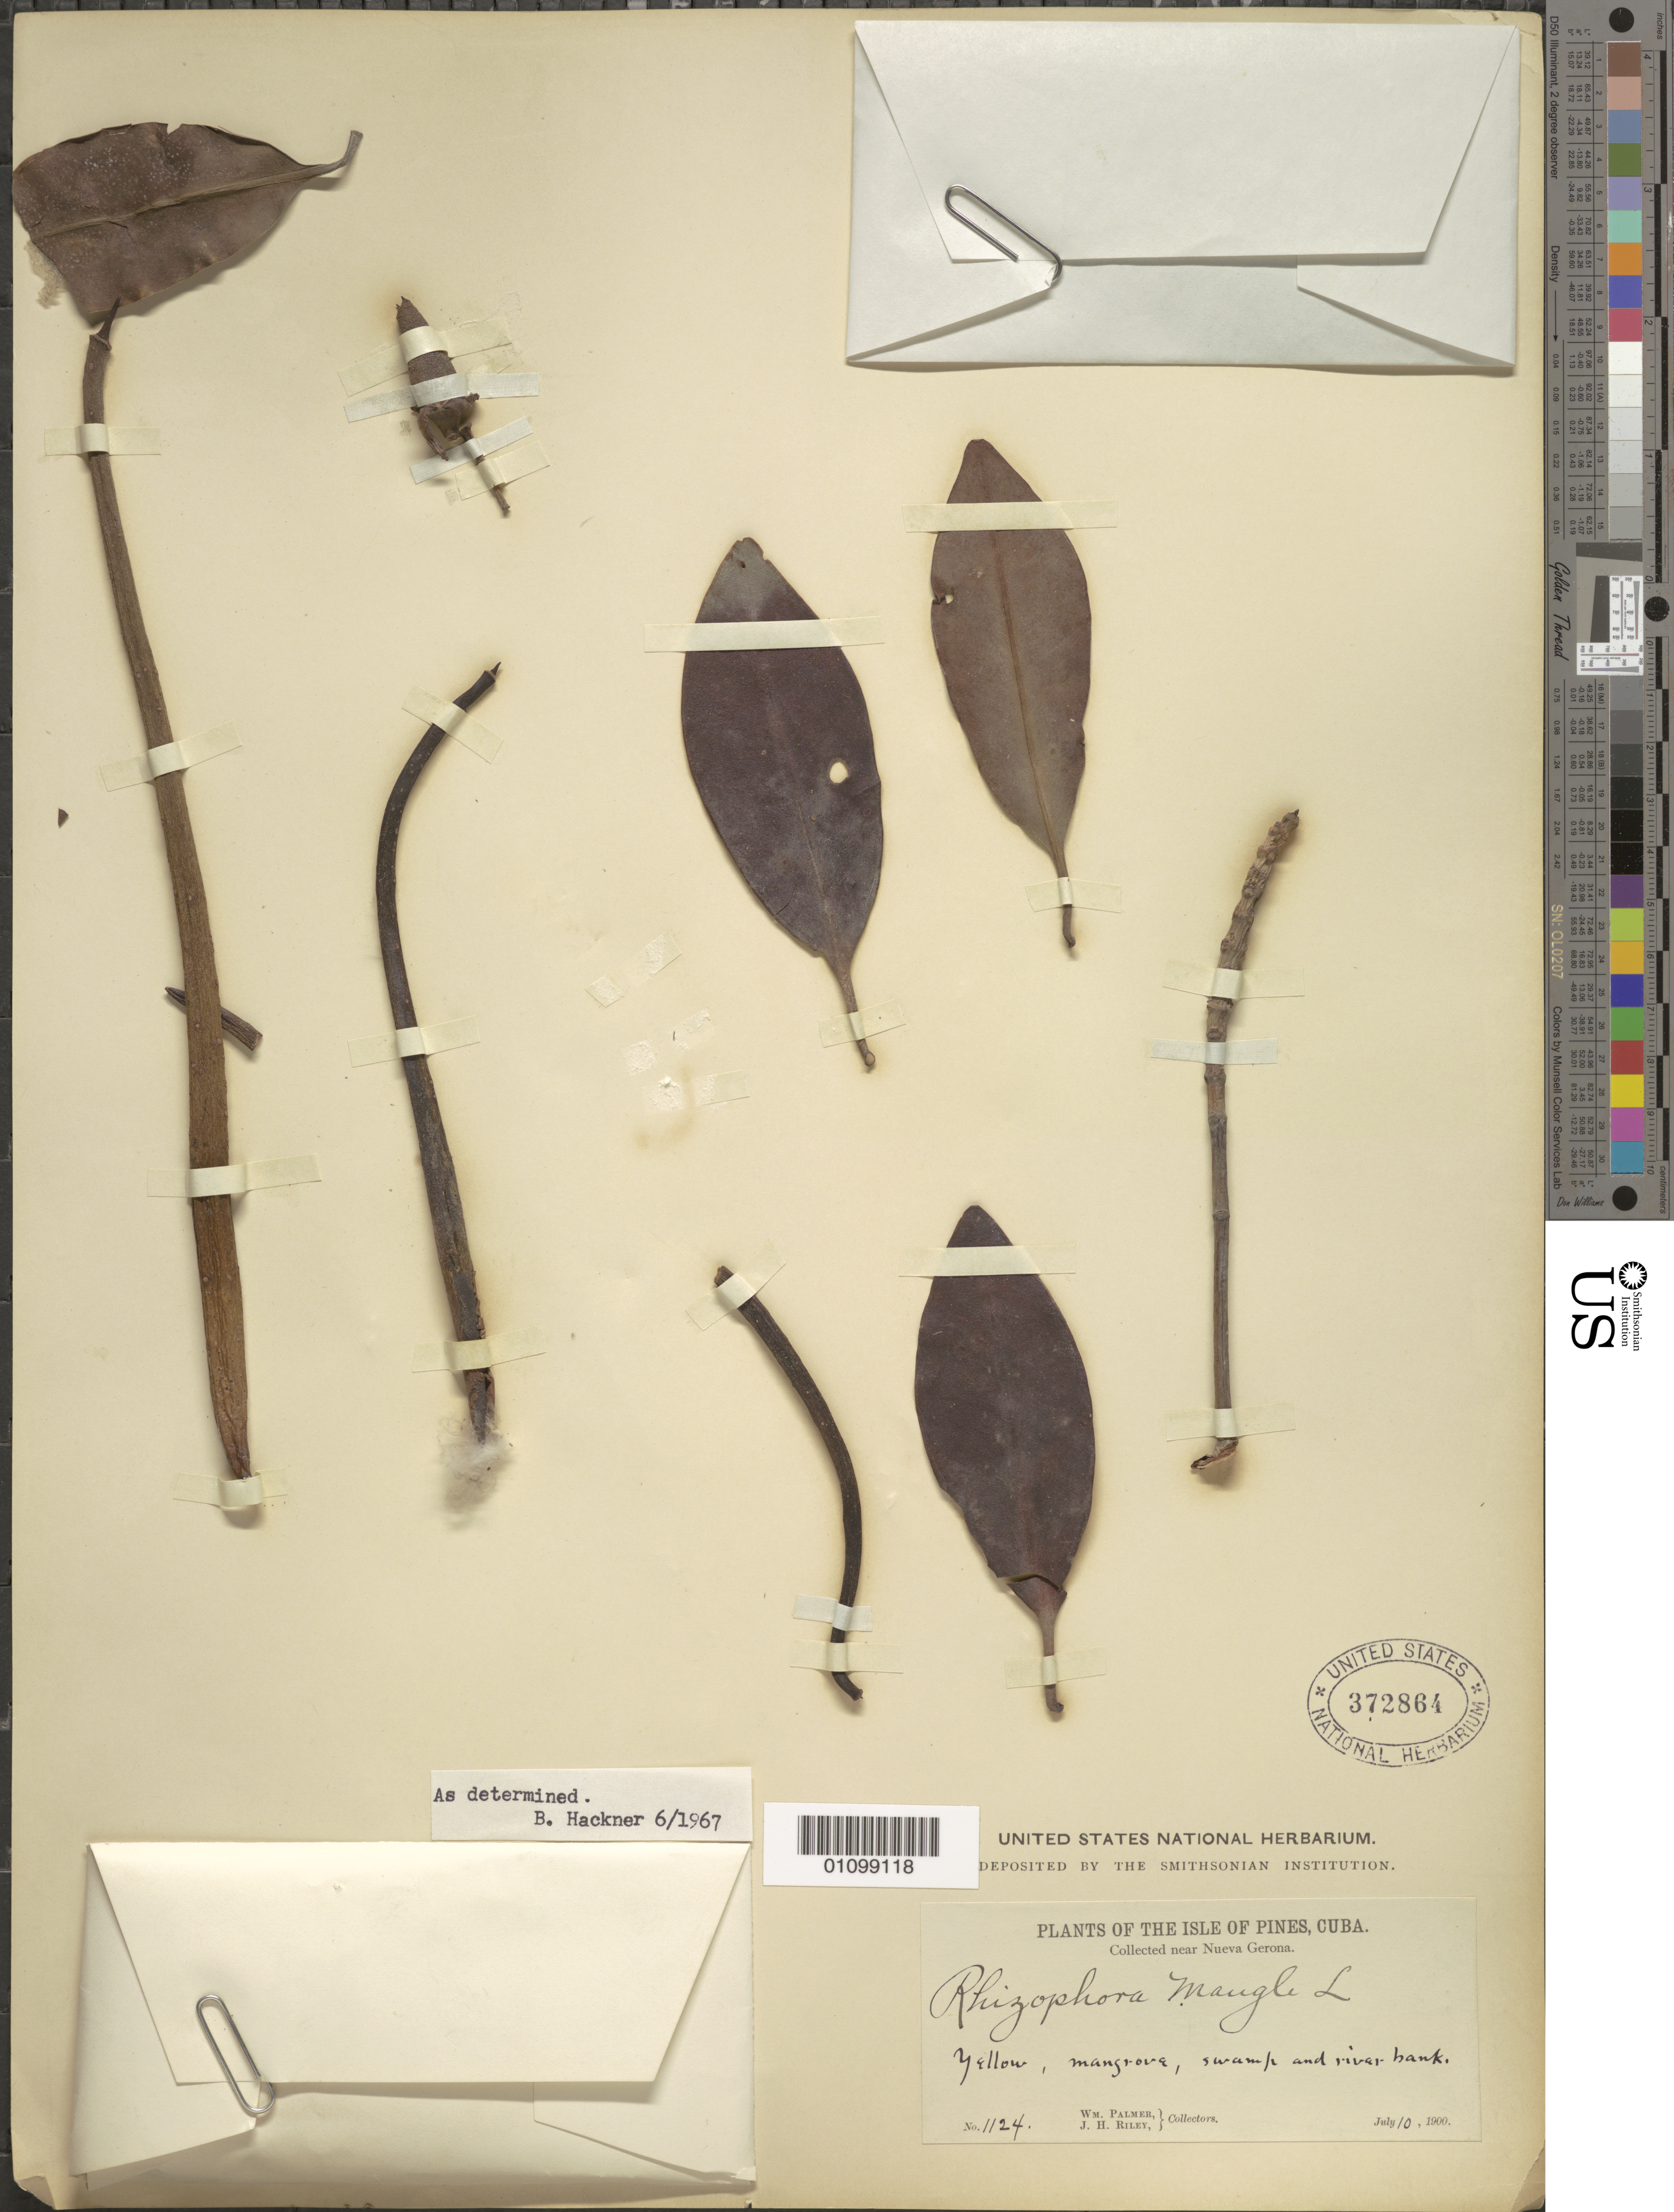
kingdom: Plantae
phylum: Tracheophyta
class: Magnoliopsida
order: Malpighiales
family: Rhizophoraceae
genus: Rhizophora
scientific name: Rhizophora mangle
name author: L.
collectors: W. Palmer & J. H. Riley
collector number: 1124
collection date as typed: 10 Jul 1900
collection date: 1900-07-10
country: Cuba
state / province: Isla de La Juventud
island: Isla de la Juventud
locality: Isle of Pines, Near Nuerva Gerona Mangrove, swamp and river bank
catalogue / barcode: US 372864